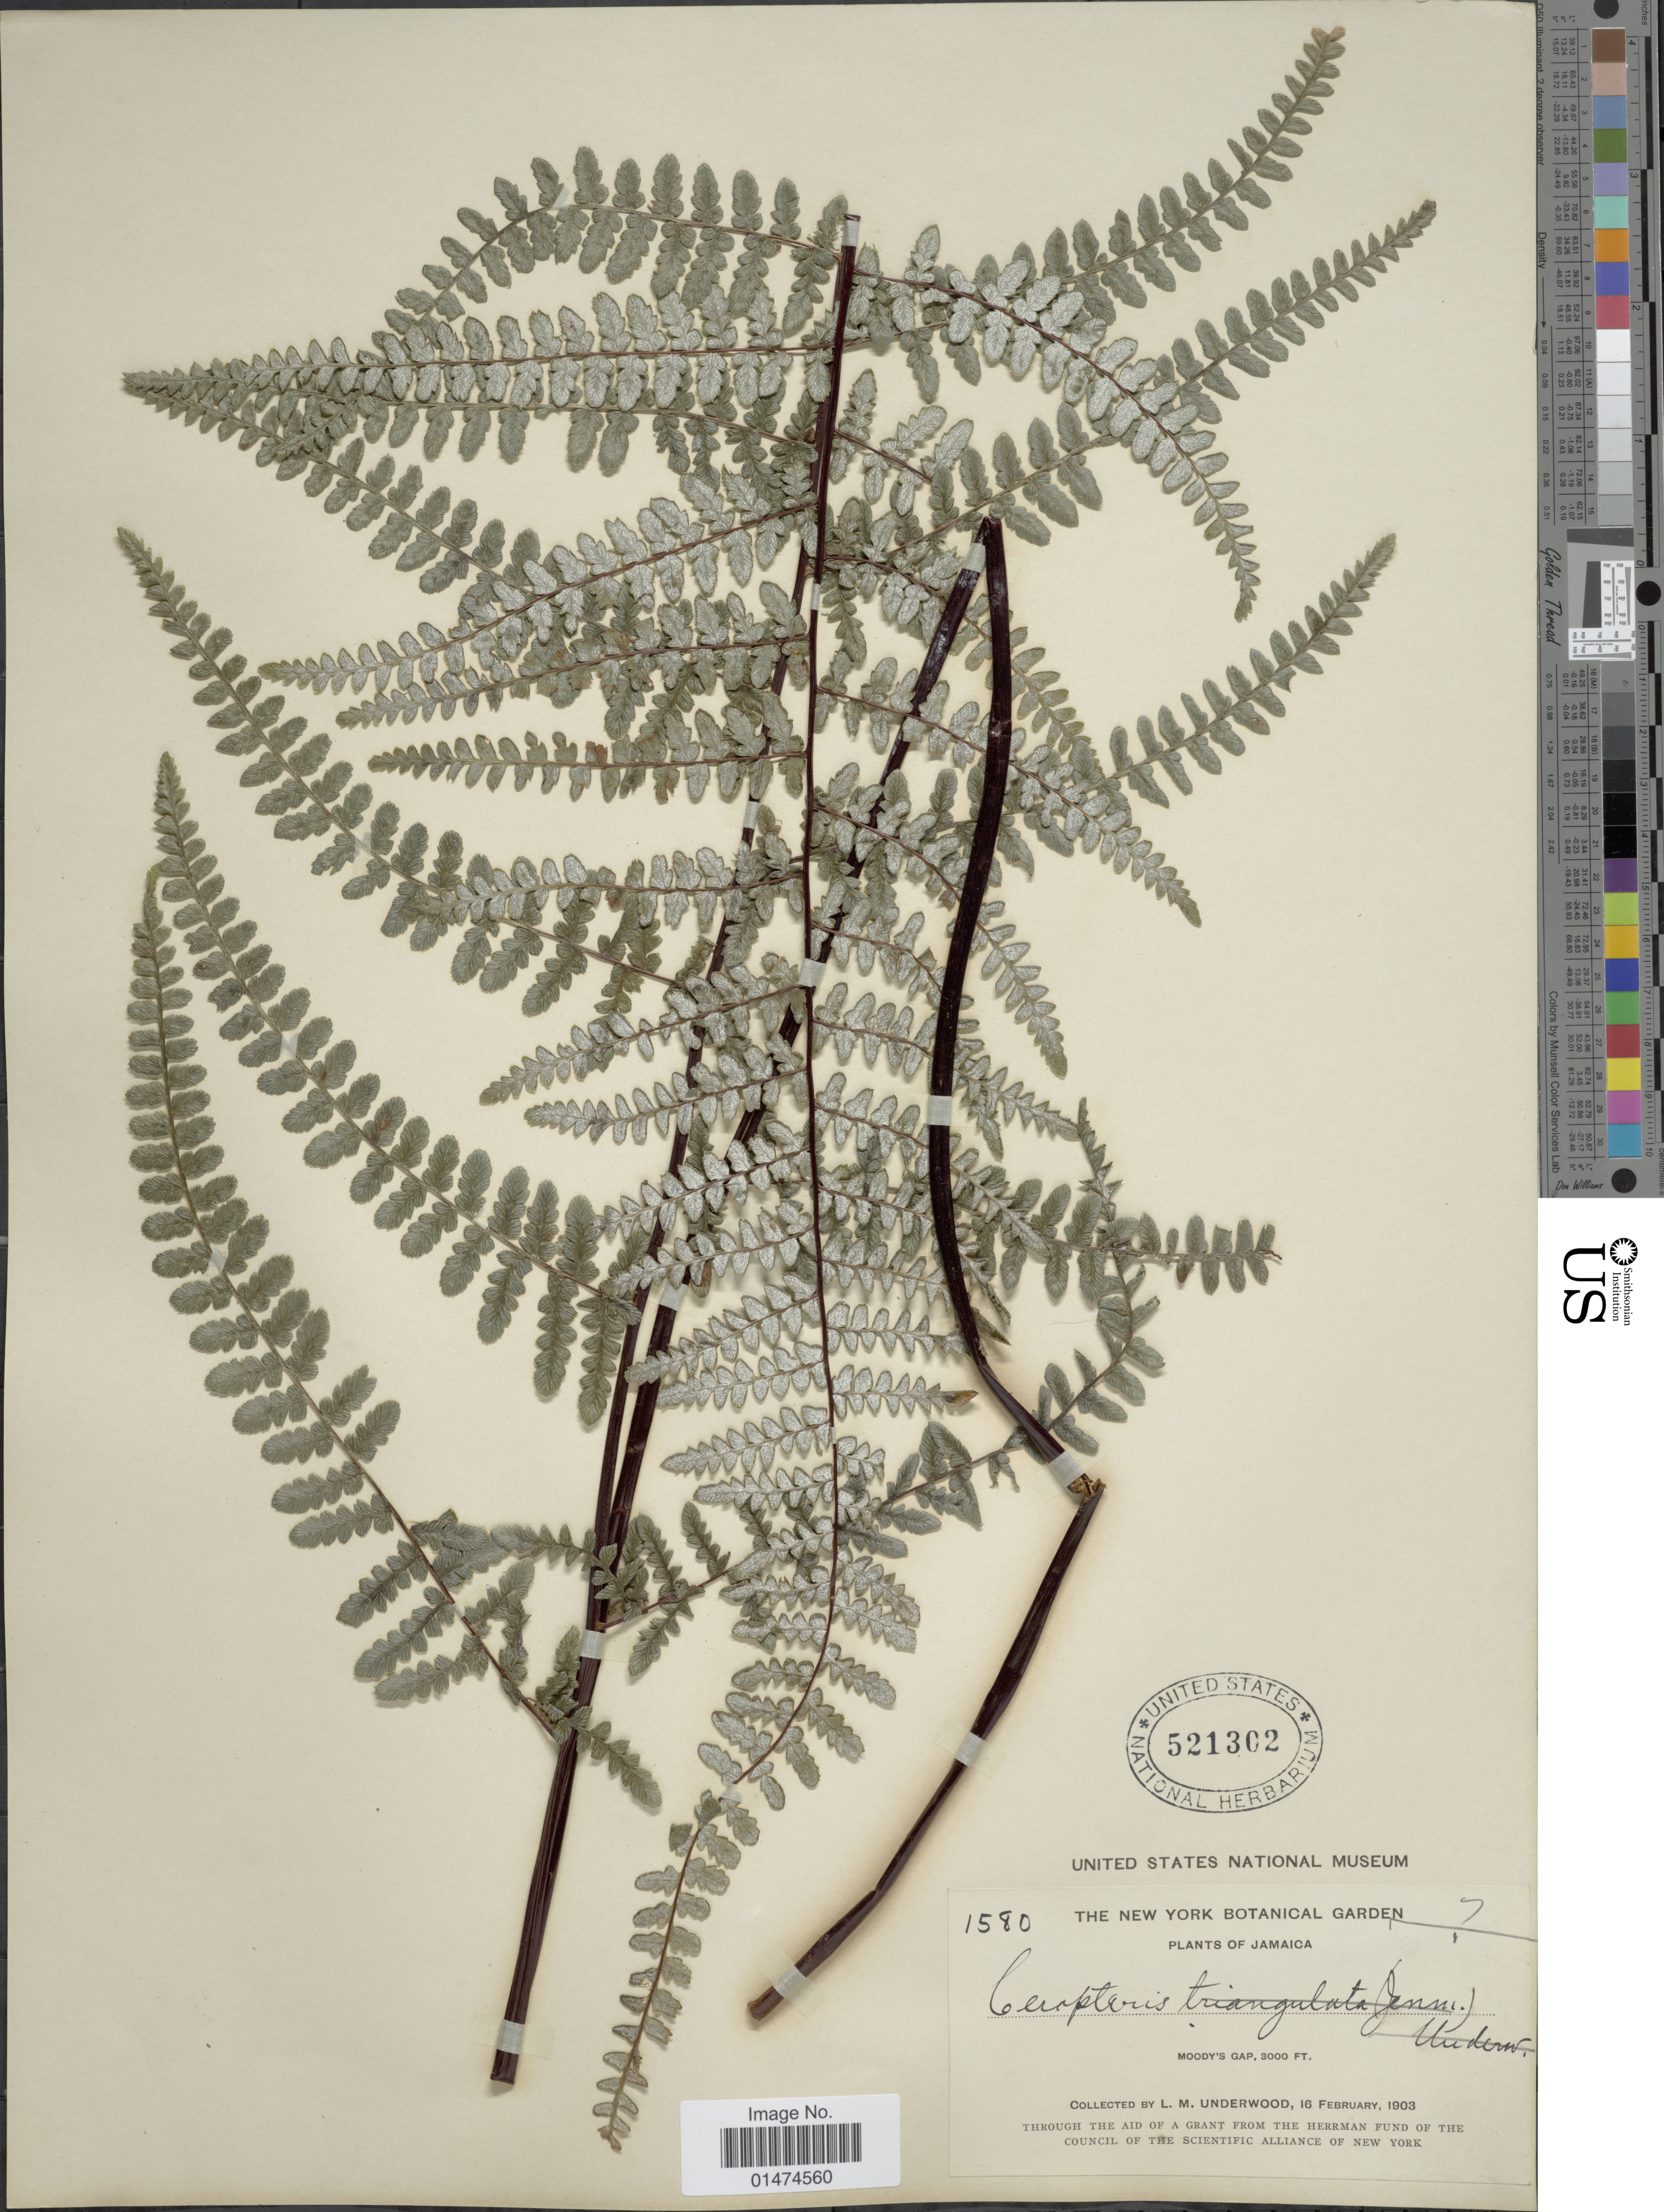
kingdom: Plantae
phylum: Tracheophyta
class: Polypodiopsida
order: Polypodiales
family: Pteridaceae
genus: Pityrogramma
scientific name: Pityrogramma ebenea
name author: (L.) Proctor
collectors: L. M. Underwood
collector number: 1580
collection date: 1903-02-16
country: Jamaica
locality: Jamaica. Moody's Gap.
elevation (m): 914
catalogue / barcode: US 521302